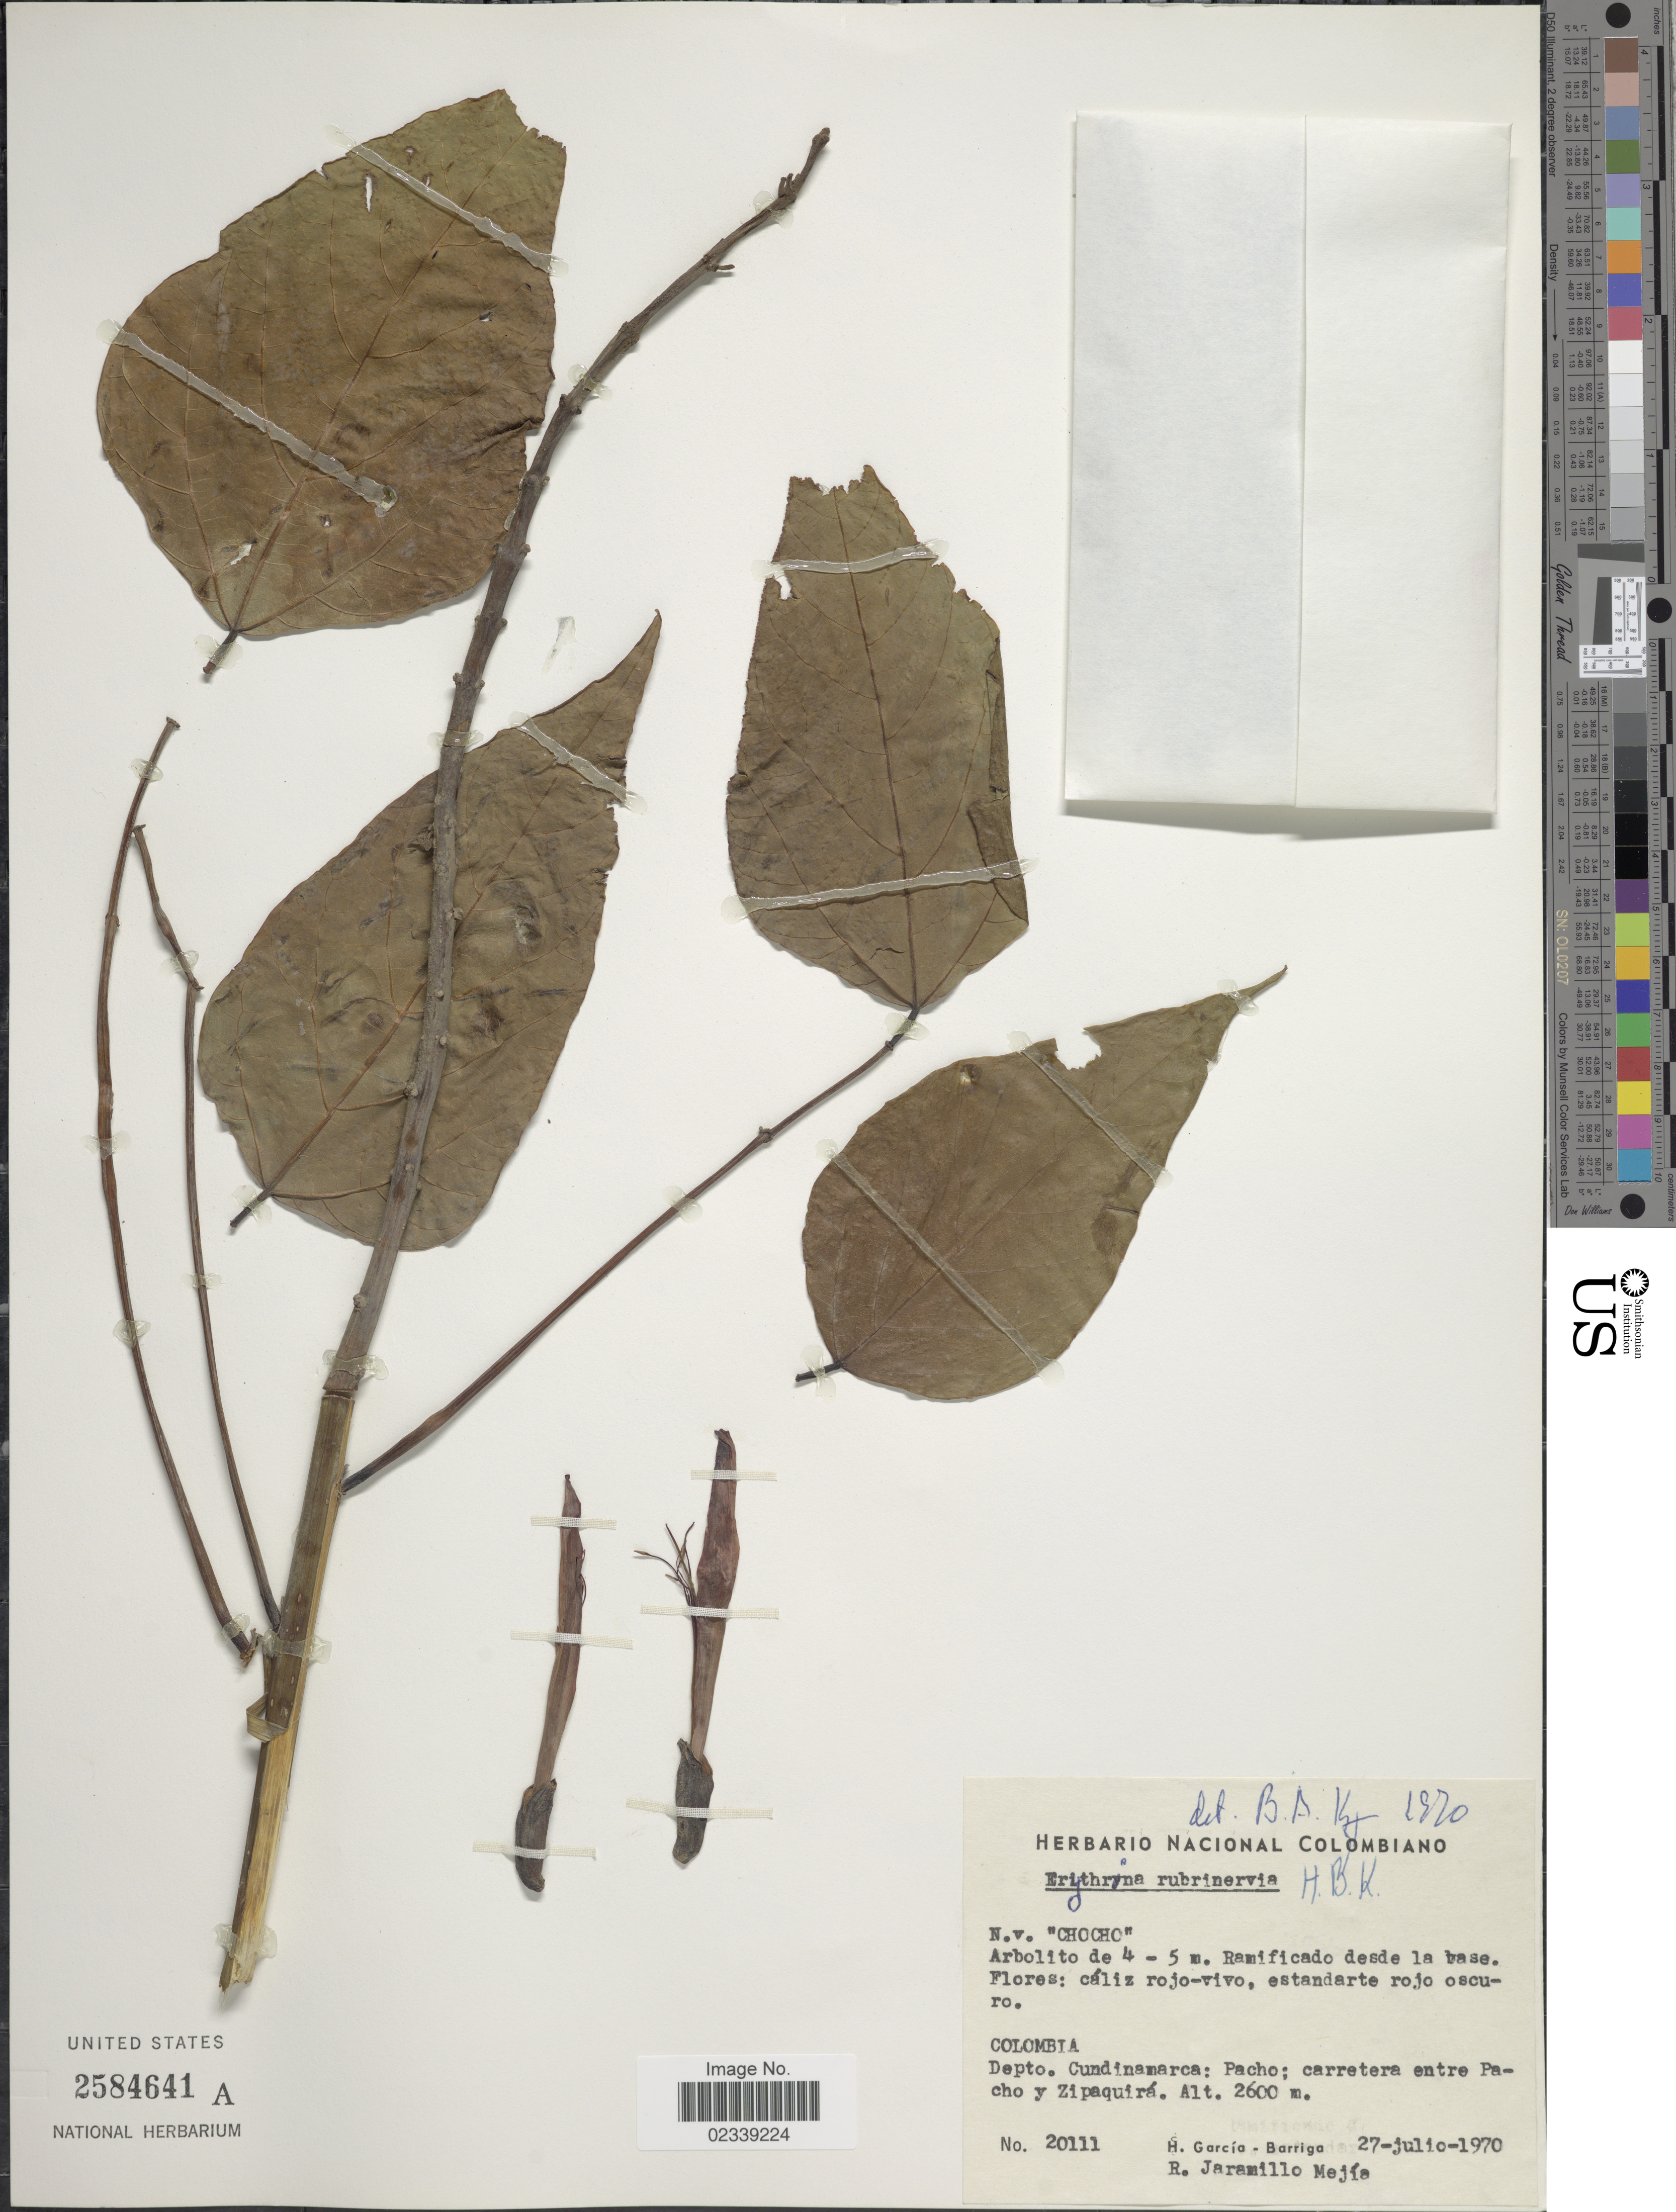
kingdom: Plantae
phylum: Tracheophyta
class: Magnoliopsida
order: Fabales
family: Fabaceae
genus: Erythrina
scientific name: Erythrina rubrinervia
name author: Kunth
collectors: H. García Barriga & R. Jaramillo M.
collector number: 20111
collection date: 1970-07-27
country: Colombia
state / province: Cundinamarca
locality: Pacho, carretera entre Pacho y Zipaquira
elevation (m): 2600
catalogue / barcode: US 2584641A